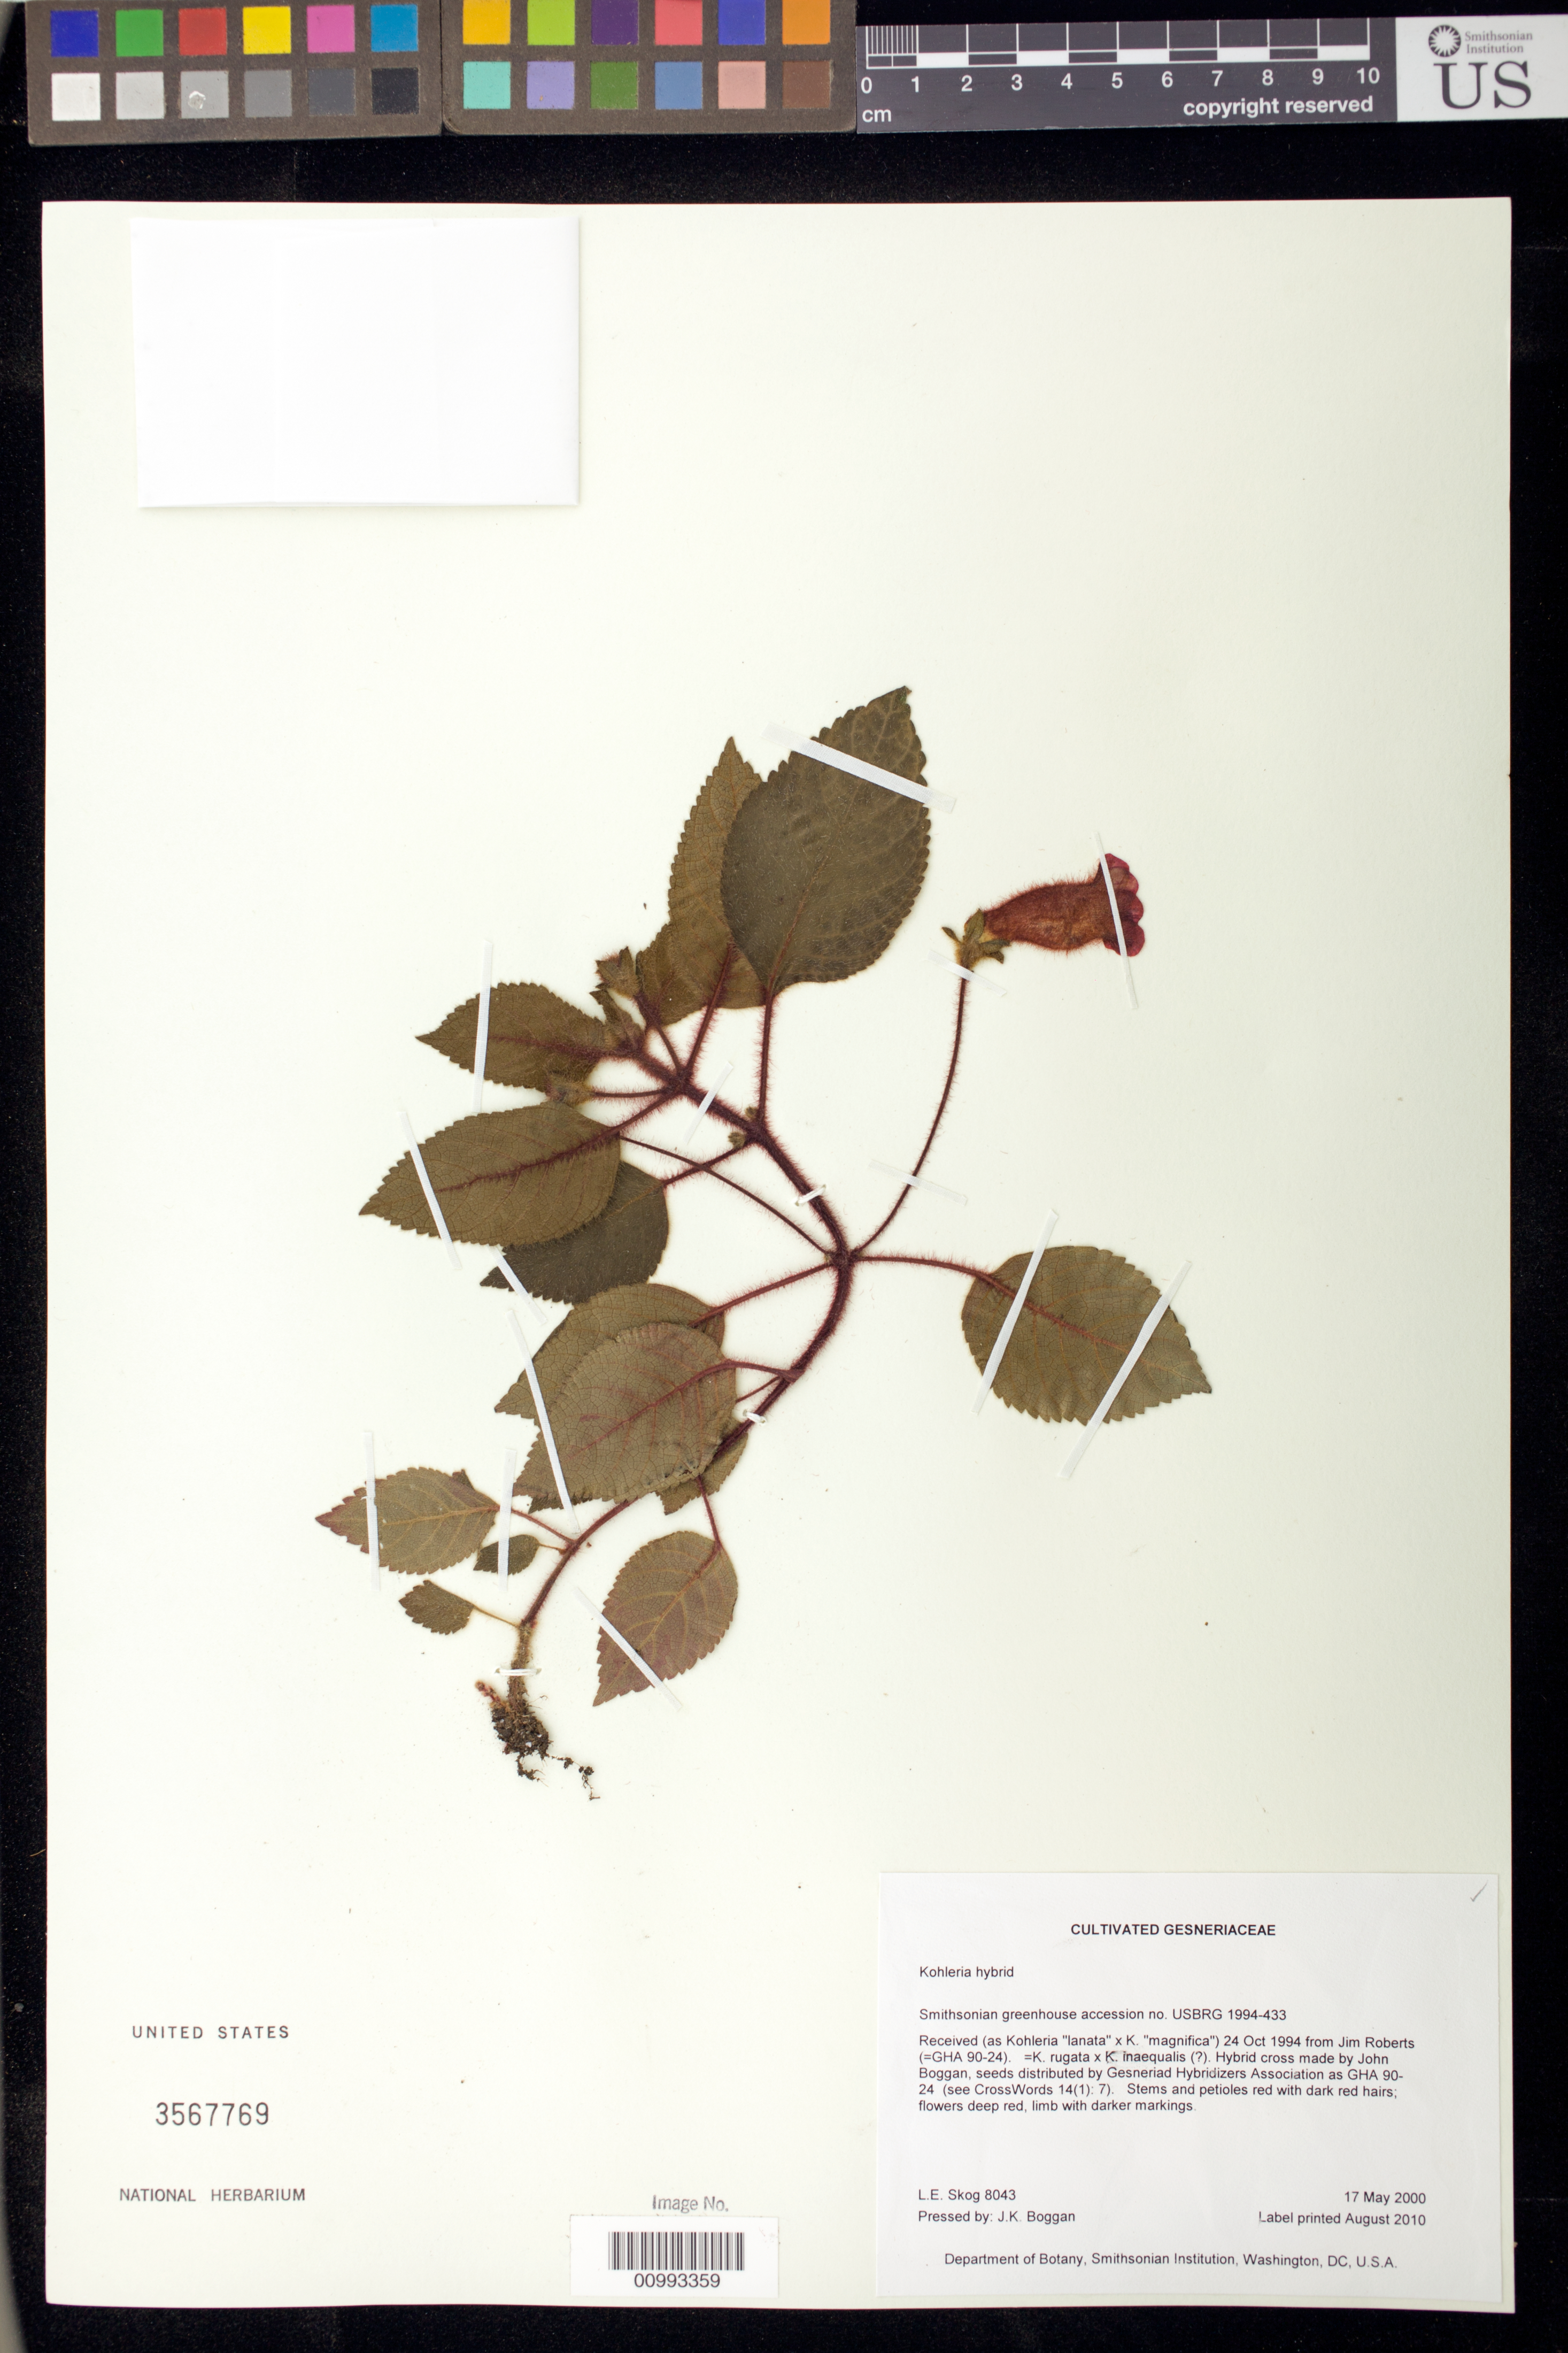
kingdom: Plantae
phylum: Tracheophyta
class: Magnoliopsida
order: Lamiales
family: Gesneriaceae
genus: Kohleria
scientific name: Kohleria hybrid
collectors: L. E. Skog & J. K. Boggan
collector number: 8043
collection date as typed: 17 May 2000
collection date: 2000-05-17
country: United States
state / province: District of Columbia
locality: Department of Botany, Smithsonian Institution, Washington, DC, U.S.A.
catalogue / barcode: US 3567769